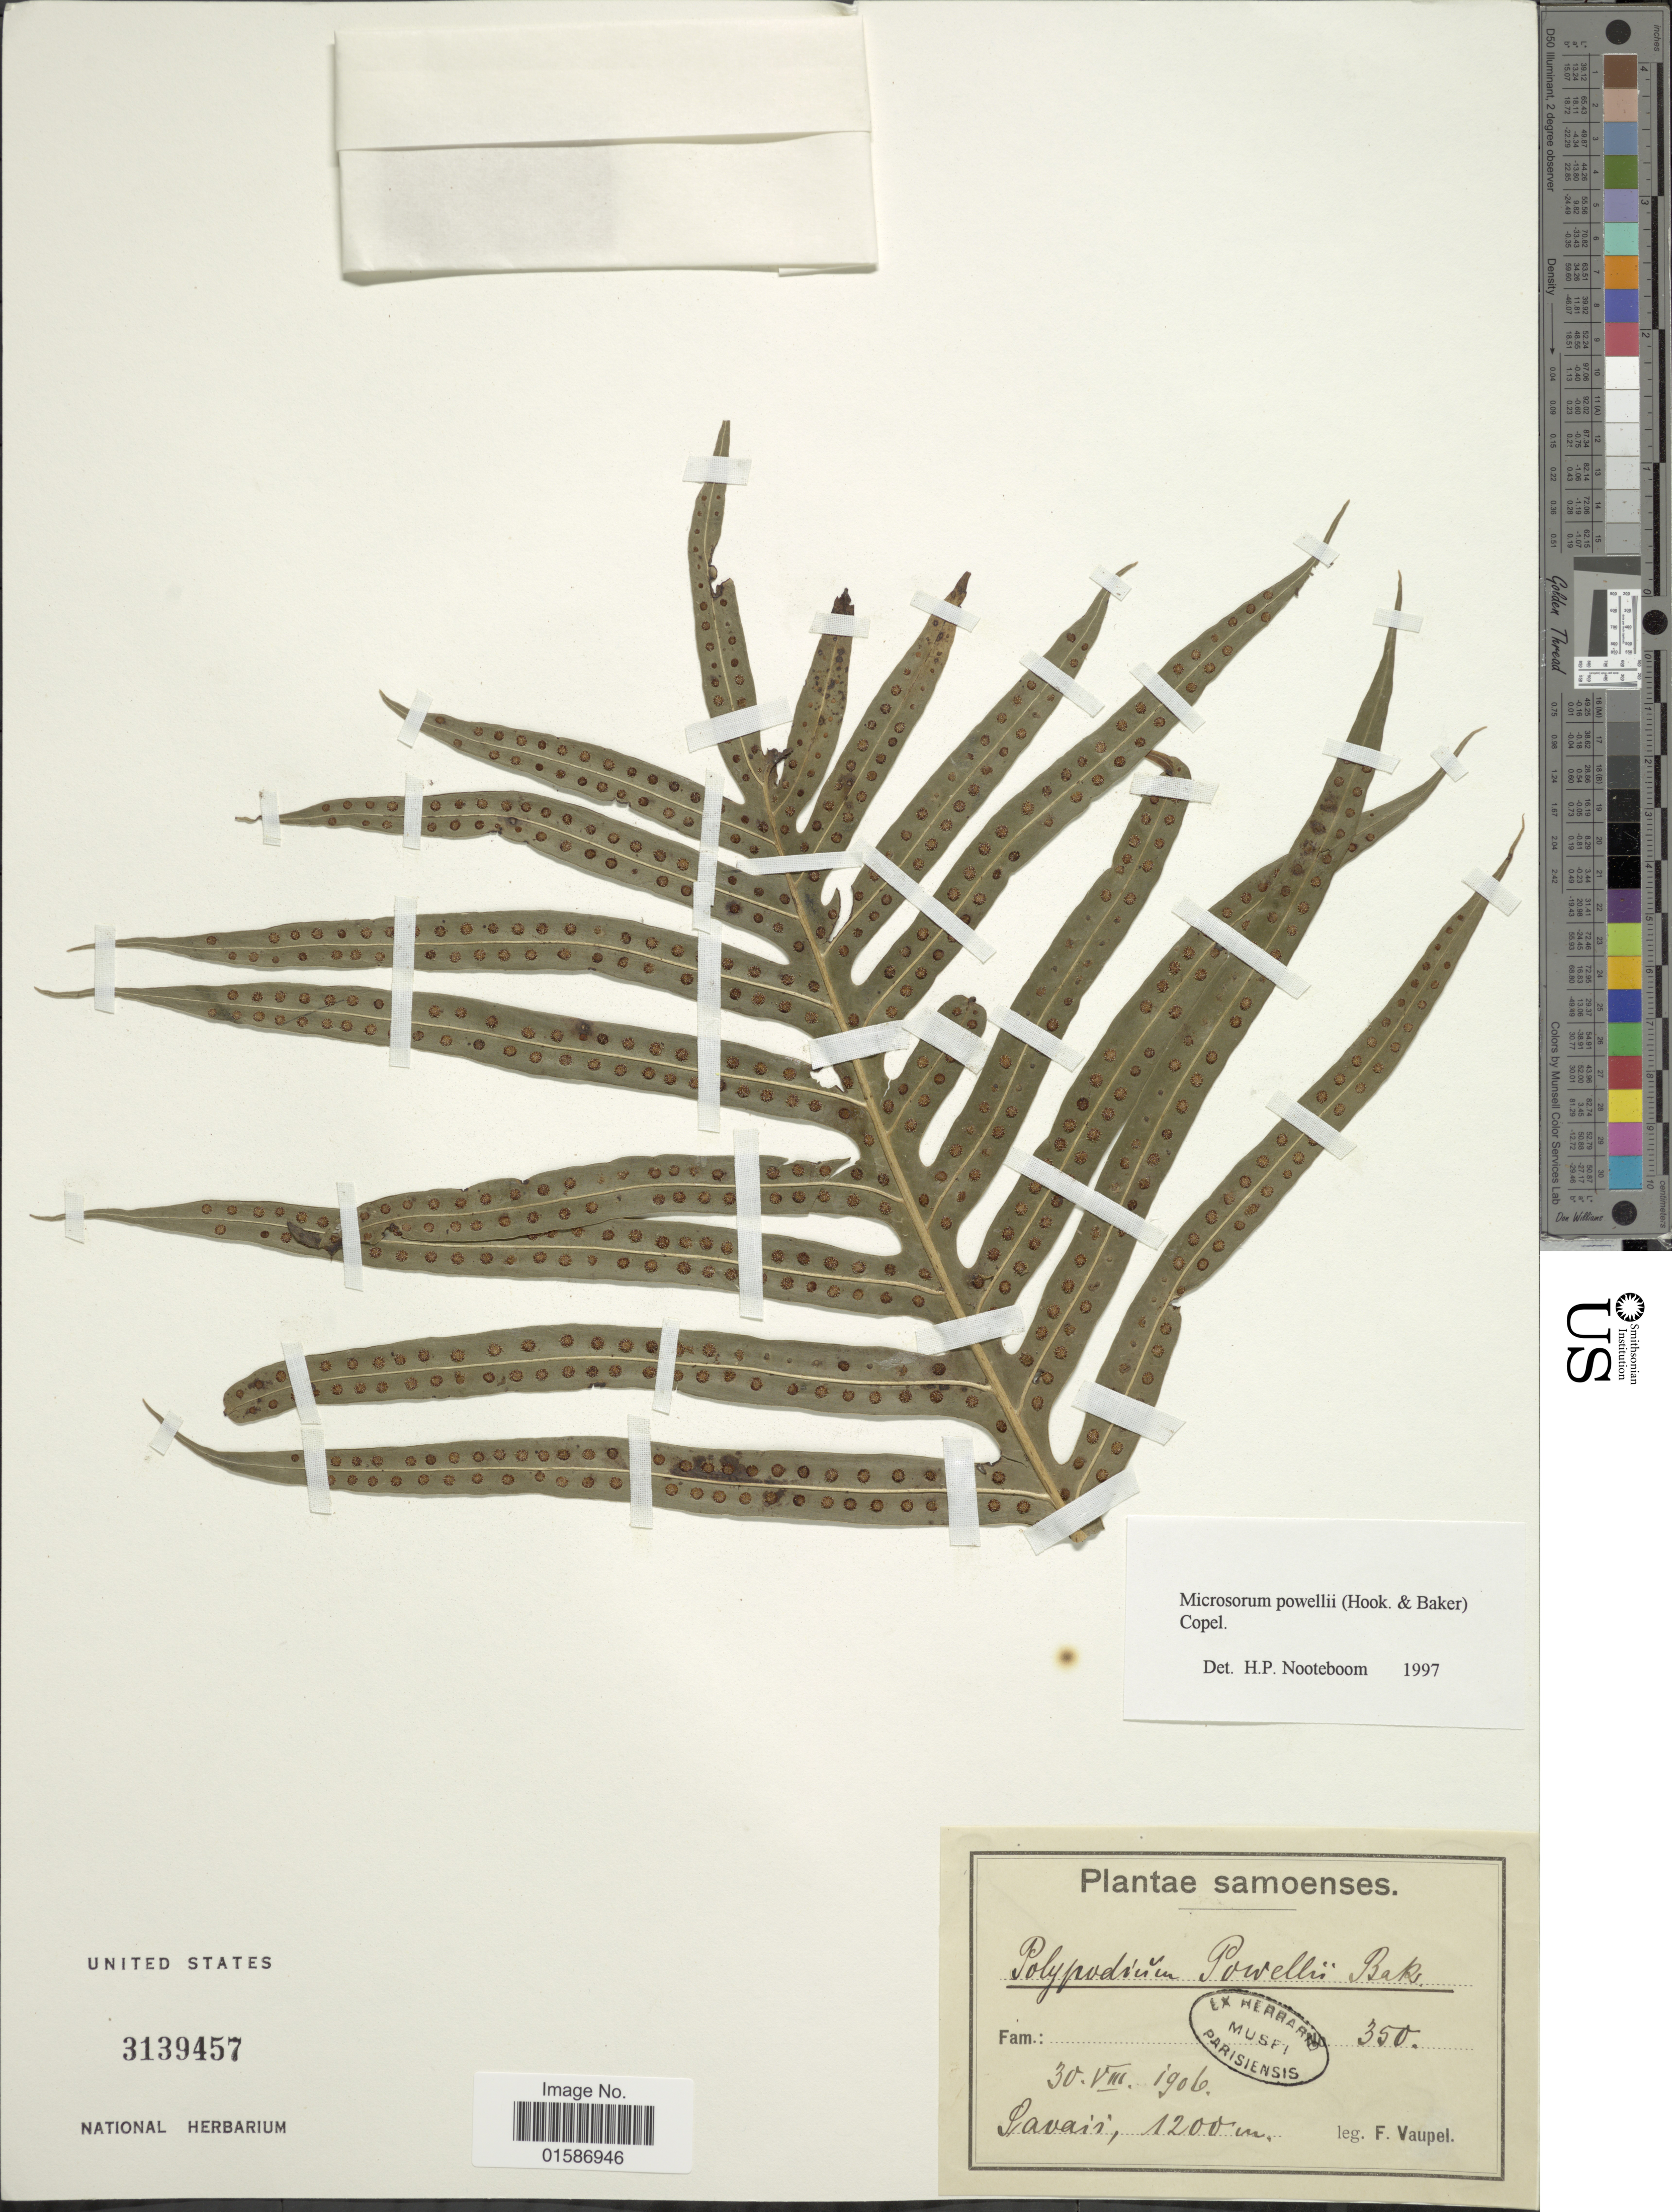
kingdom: Plantae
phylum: Tracheophyta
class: Polypodiopsida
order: Polypodiales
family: Polypodiaceae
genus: Microsorum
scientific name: Microsorum powellii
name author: (Baker) Copel.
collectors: F. Vaupel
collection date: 1906-08-30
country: Samoa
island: Savai'i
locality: Samoenses, Savaii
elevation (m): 1200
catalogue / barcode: US 3139457